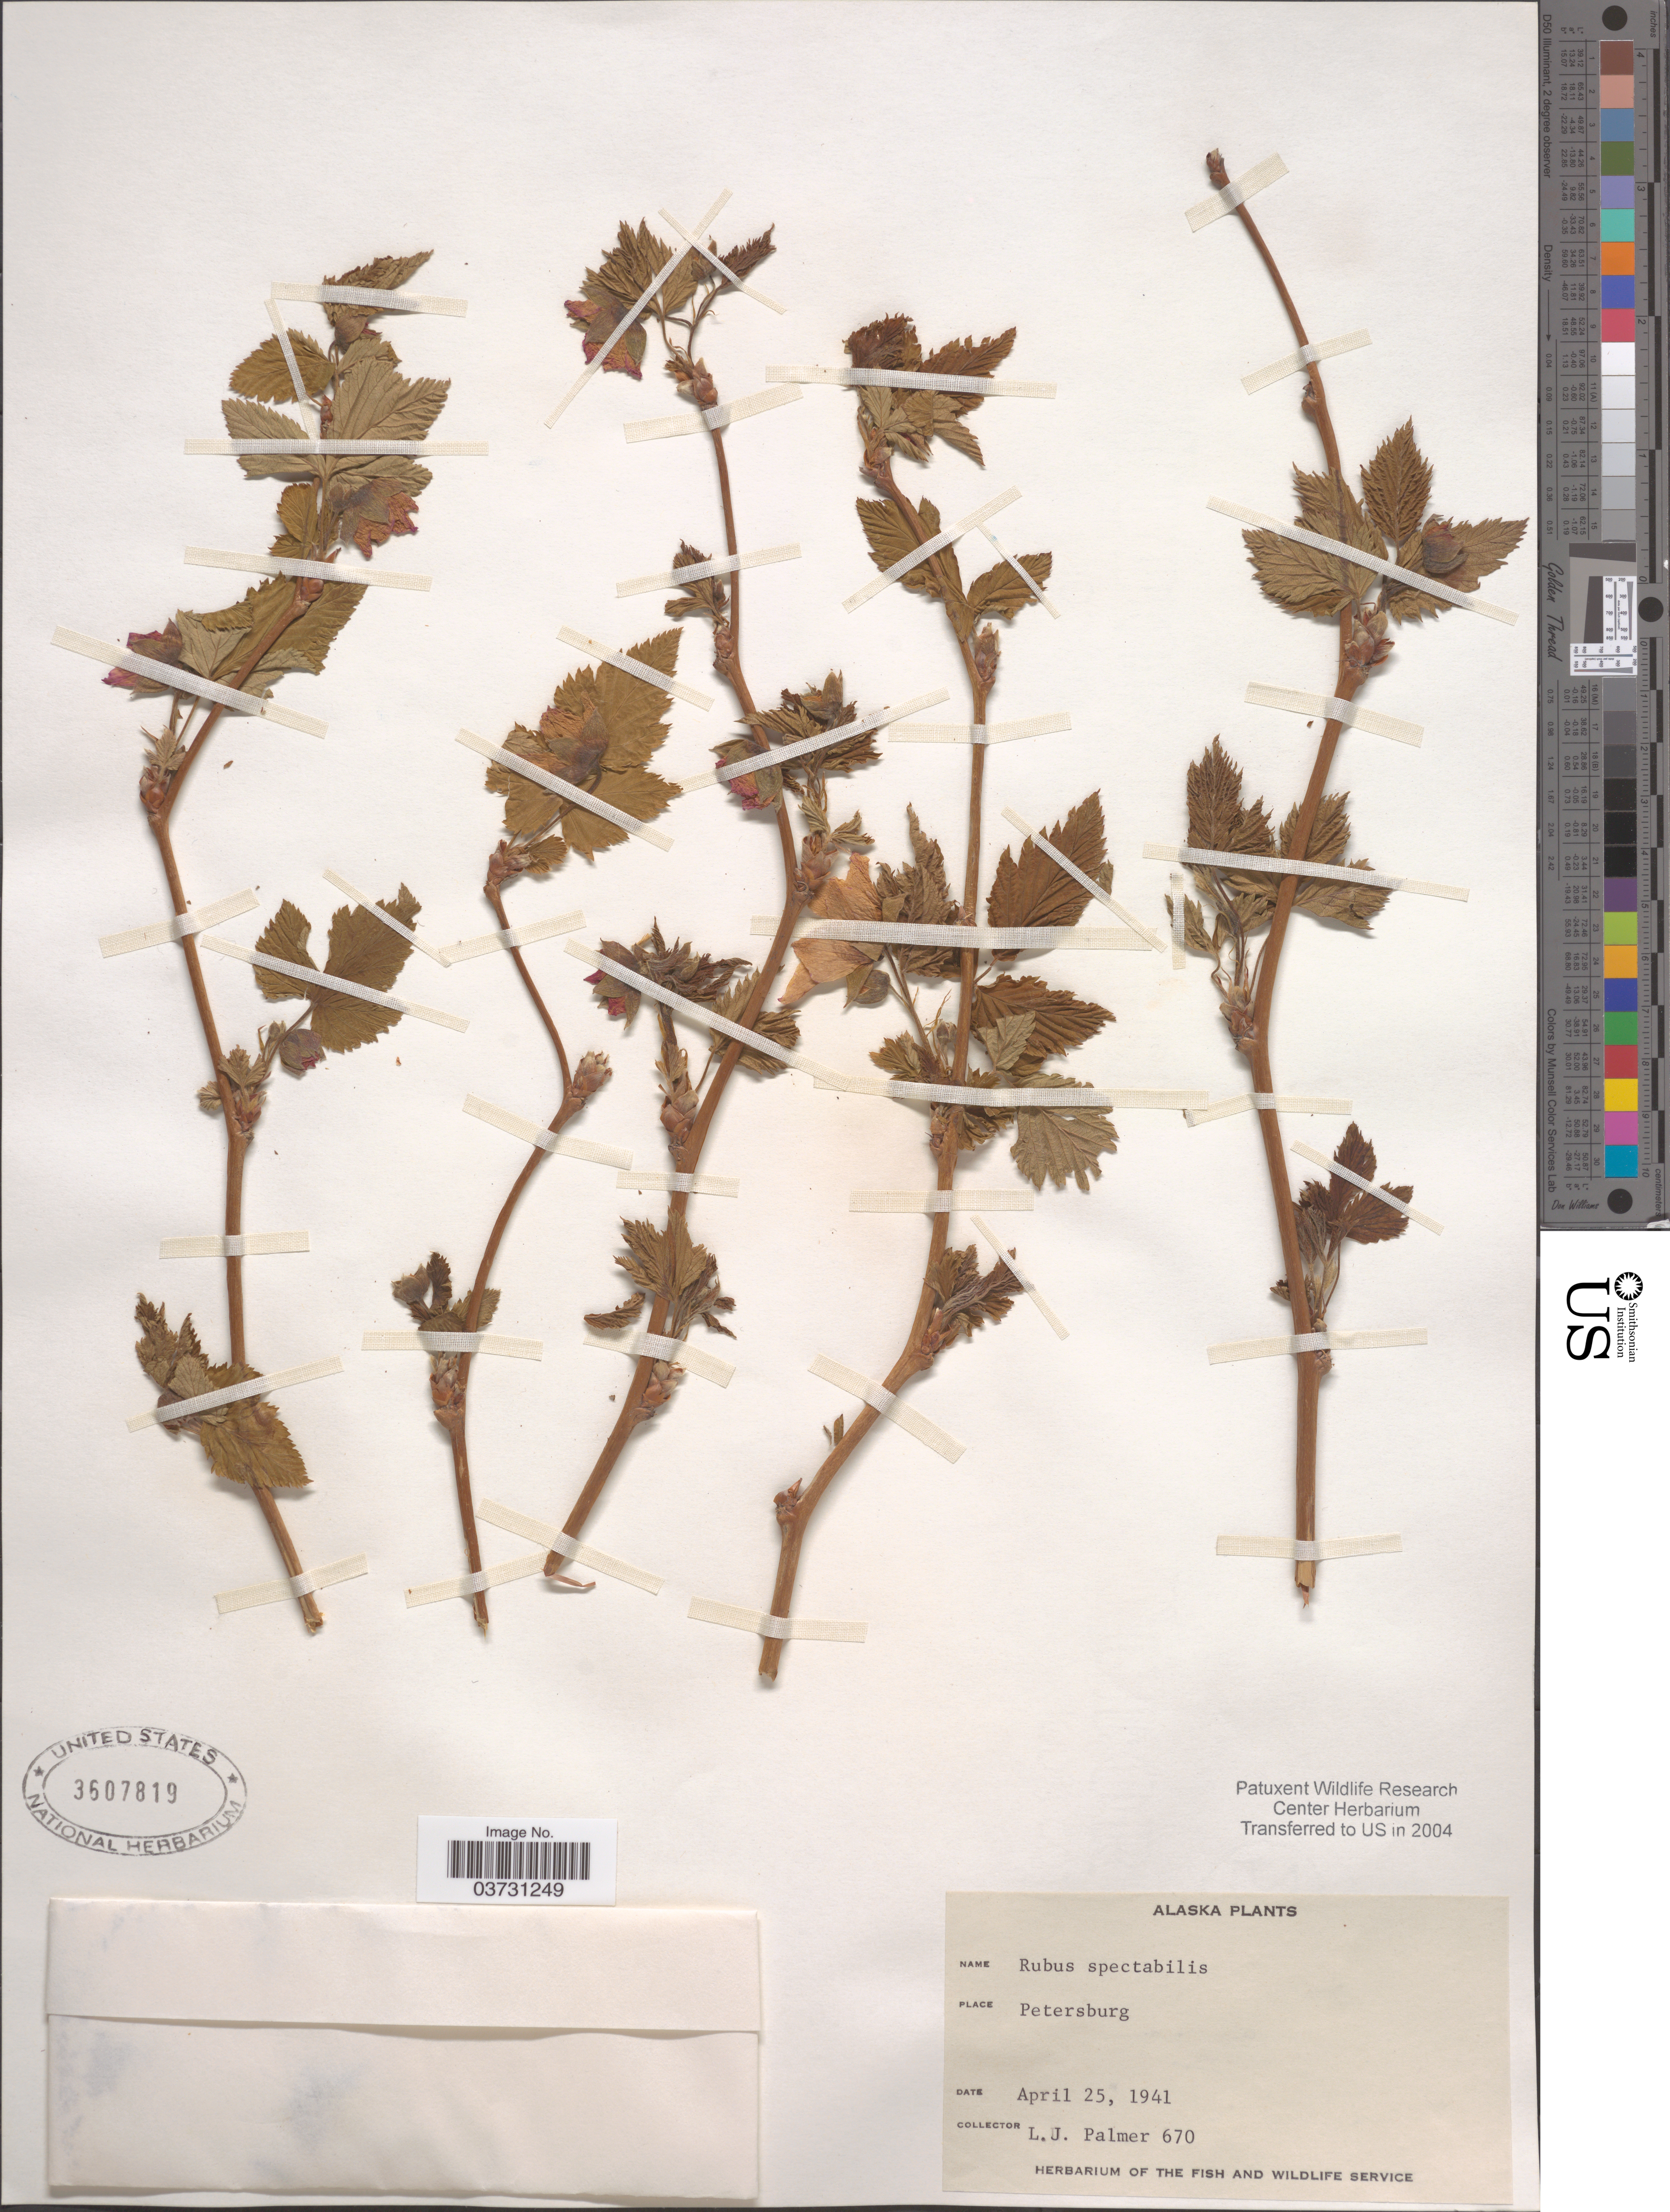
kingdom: Plantae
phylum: Tracheophyta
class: Magnoliopsida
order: Rosales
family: Rosaceae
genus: Rubus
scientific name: Rubus spectabilis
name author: Pursh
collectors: L. J. Palmer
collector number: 670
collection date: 1941-04-25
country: United States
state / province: Alaska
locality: Petersburg.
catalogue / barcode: US 3607819